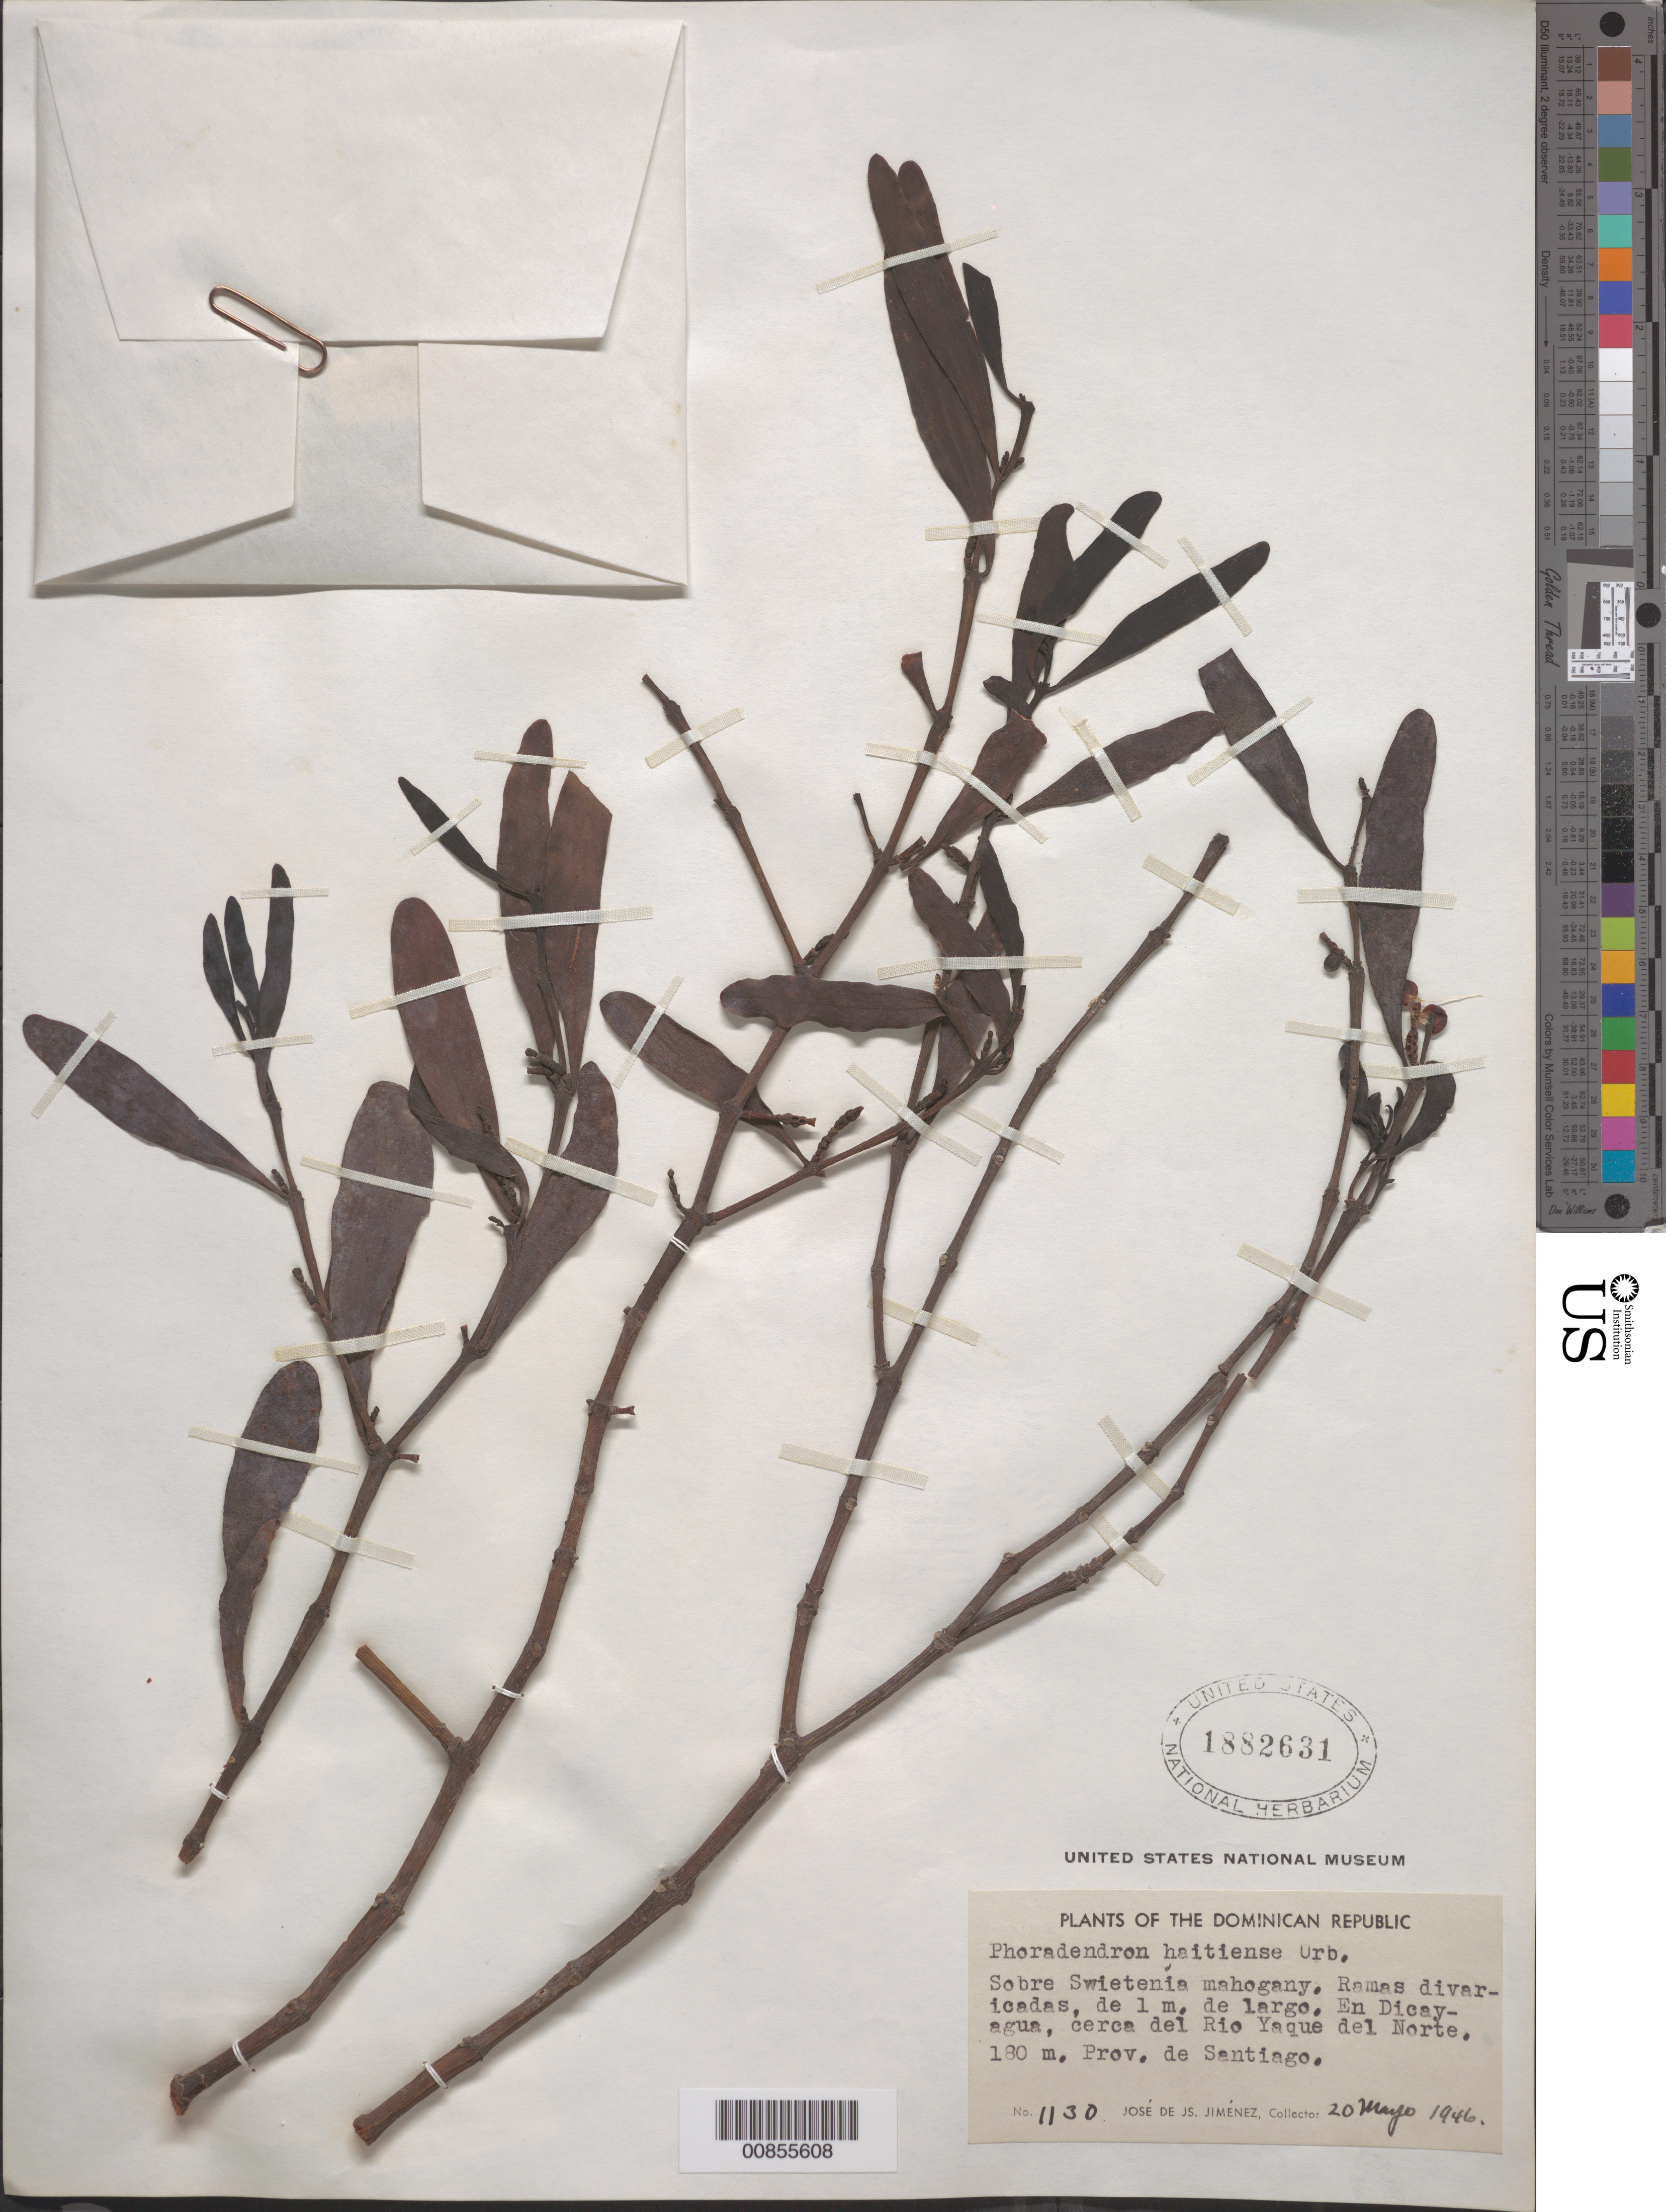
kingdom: Plantae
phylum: Tracheophyta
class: Magnoliopsida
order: Santalales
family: Viscaceae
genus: Phoradendron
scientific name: Phoradendron haitiense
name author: Urb.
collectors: J. J. Jiménez Almonte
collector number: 1130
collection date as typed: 20 May 1946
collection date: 1946-05-20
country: Dominican Republic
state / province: Santiago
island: Hispaniola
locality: Dicayagua, cerca del Río Yaque del Norte.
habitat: Sobre Swietenia mahogany.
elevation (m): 180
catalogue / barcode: US 1882631